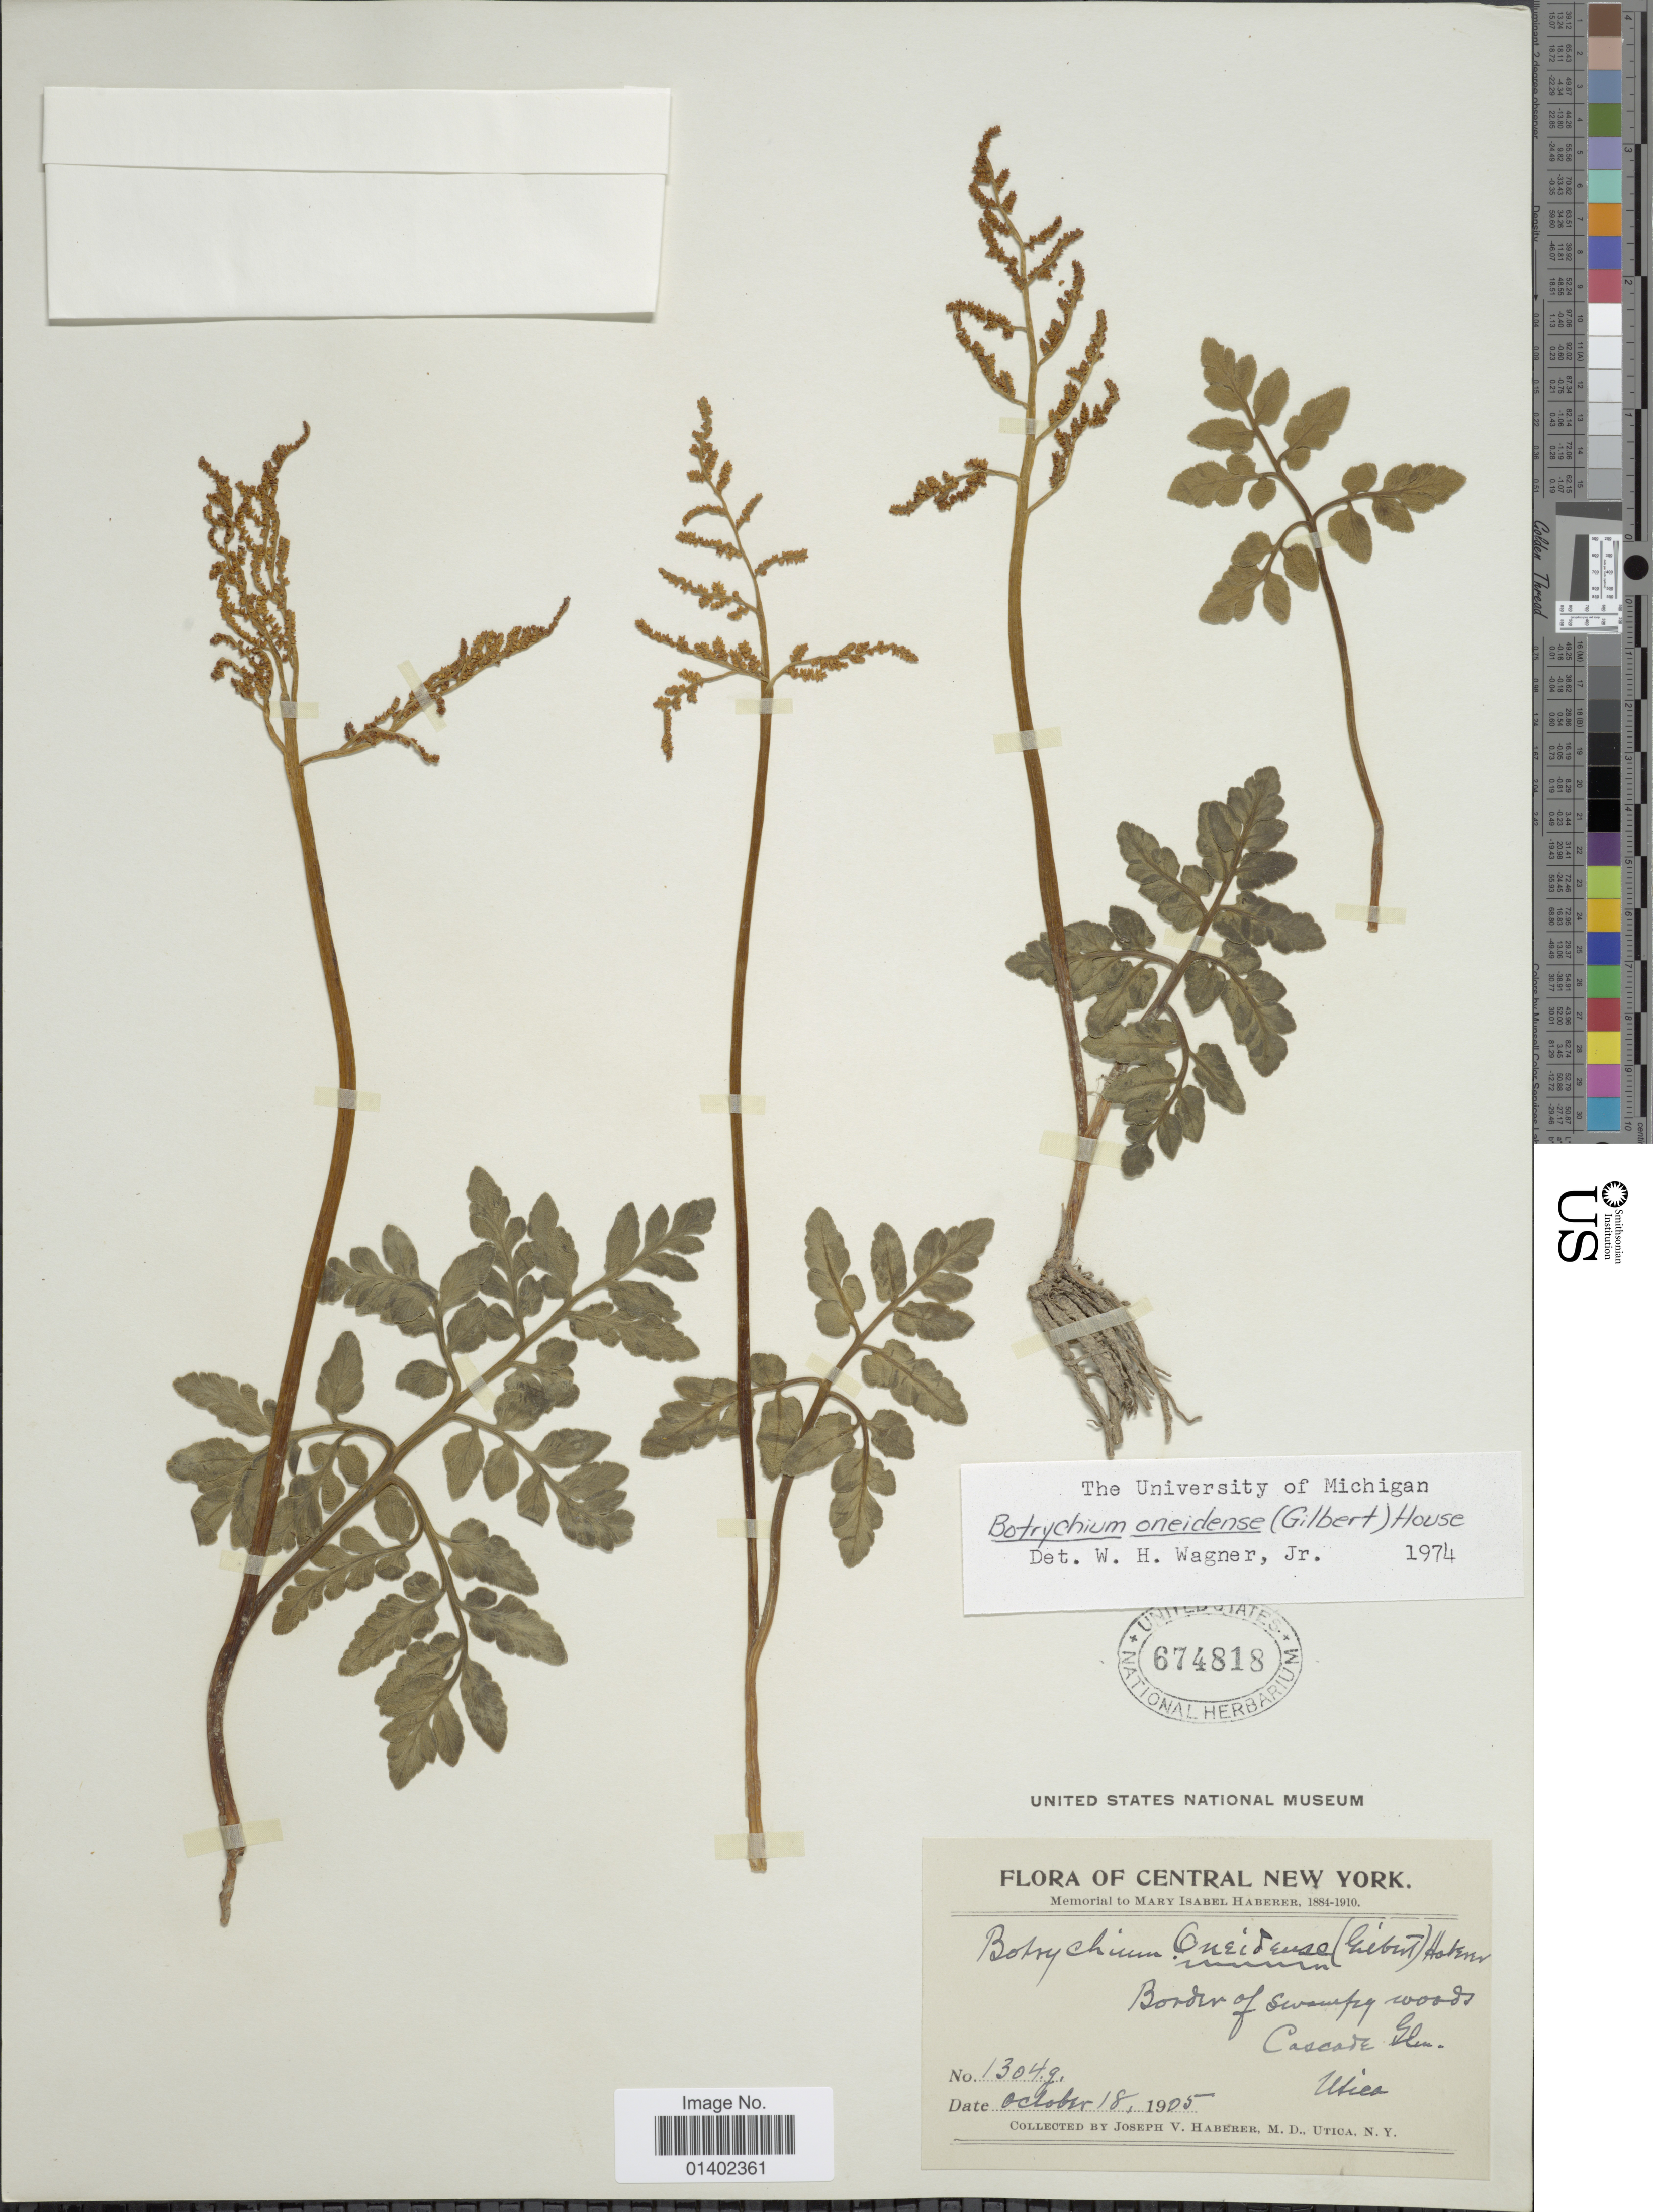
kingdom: Plantae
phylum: Tracheophyta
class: Polypodiopsida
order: Ophioglossales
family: Ophioglossaceae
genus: Botrychium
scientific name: Botrychium oneidense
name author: (Gilbert) House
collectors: J. V. Haberer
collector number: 1304g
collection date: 1905-10-18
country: United States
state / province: New York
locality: Central New York, Border of swampy woods Cascade Glen, Utica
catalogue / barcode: US 674818